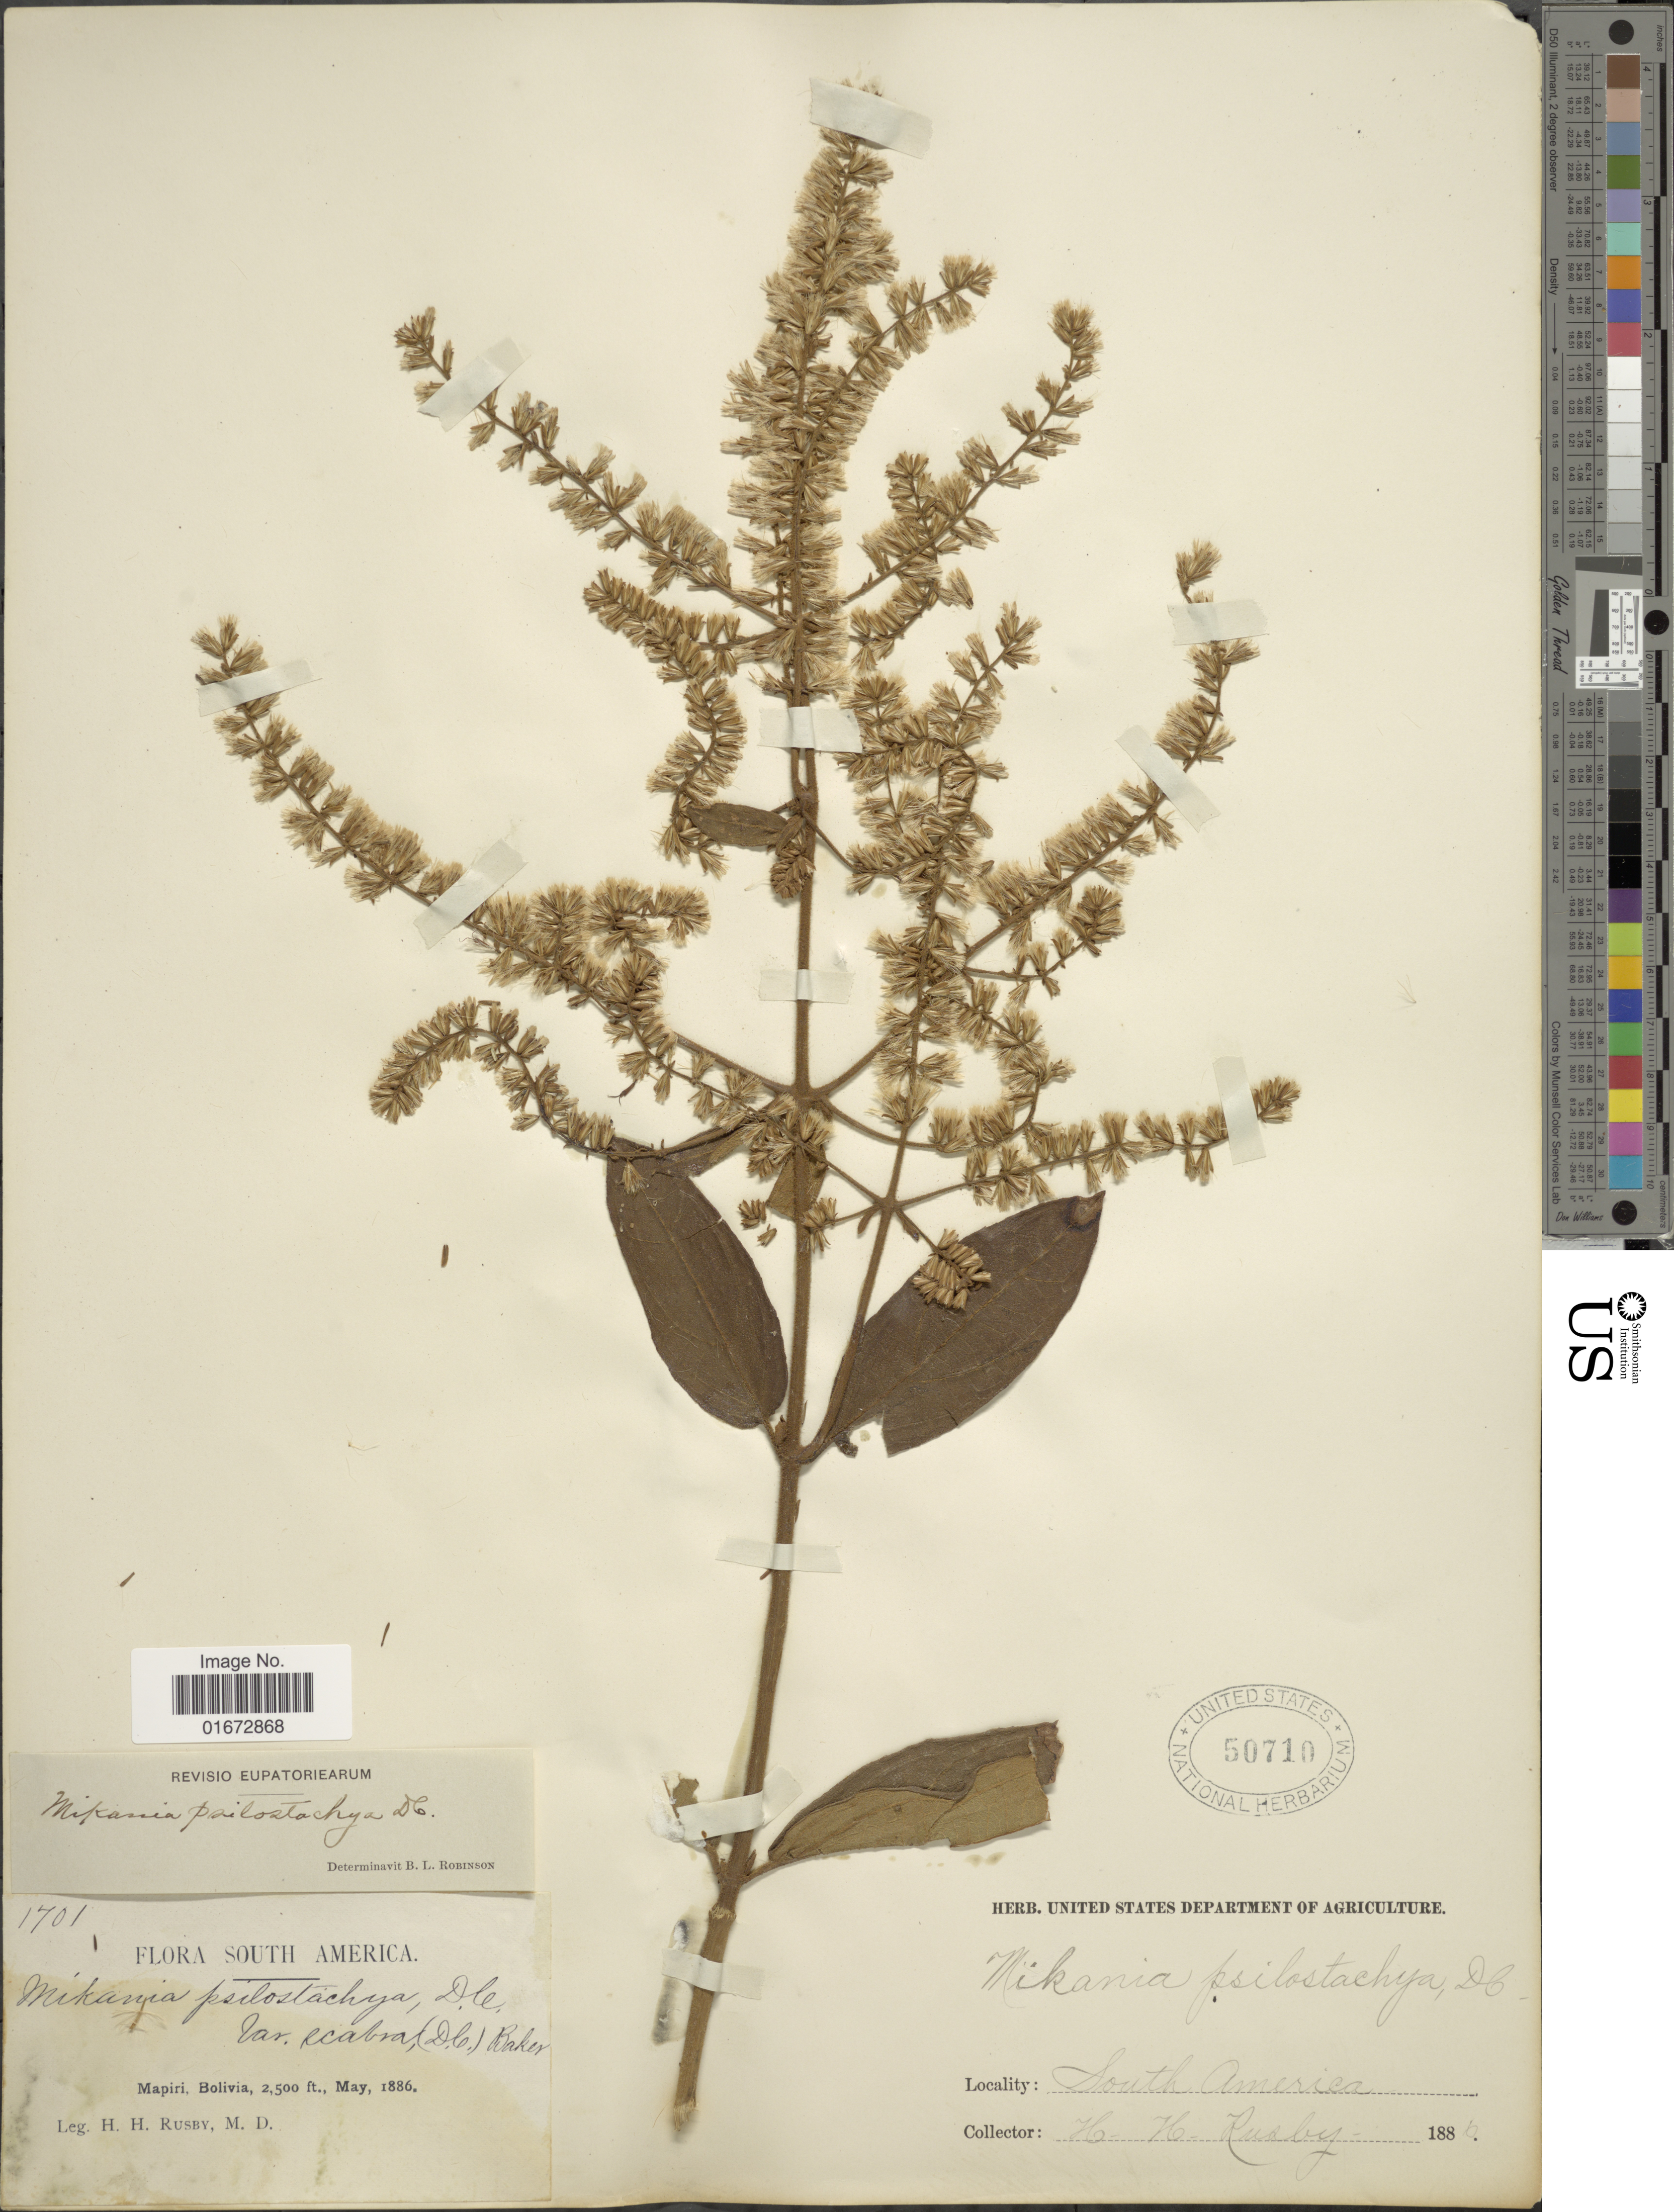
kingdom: Plantae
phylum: Tracheophyta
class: Magnoliopsida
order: Asterales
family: Asteraceae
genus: Mikania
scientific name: Mikania psilostachya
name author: DC.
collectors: H. H. Rusby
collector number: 1701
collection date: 1886-05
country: Bolivia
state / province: La Páz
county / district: Larecaja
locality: Mapiri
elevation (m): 762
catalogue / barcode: US 50710